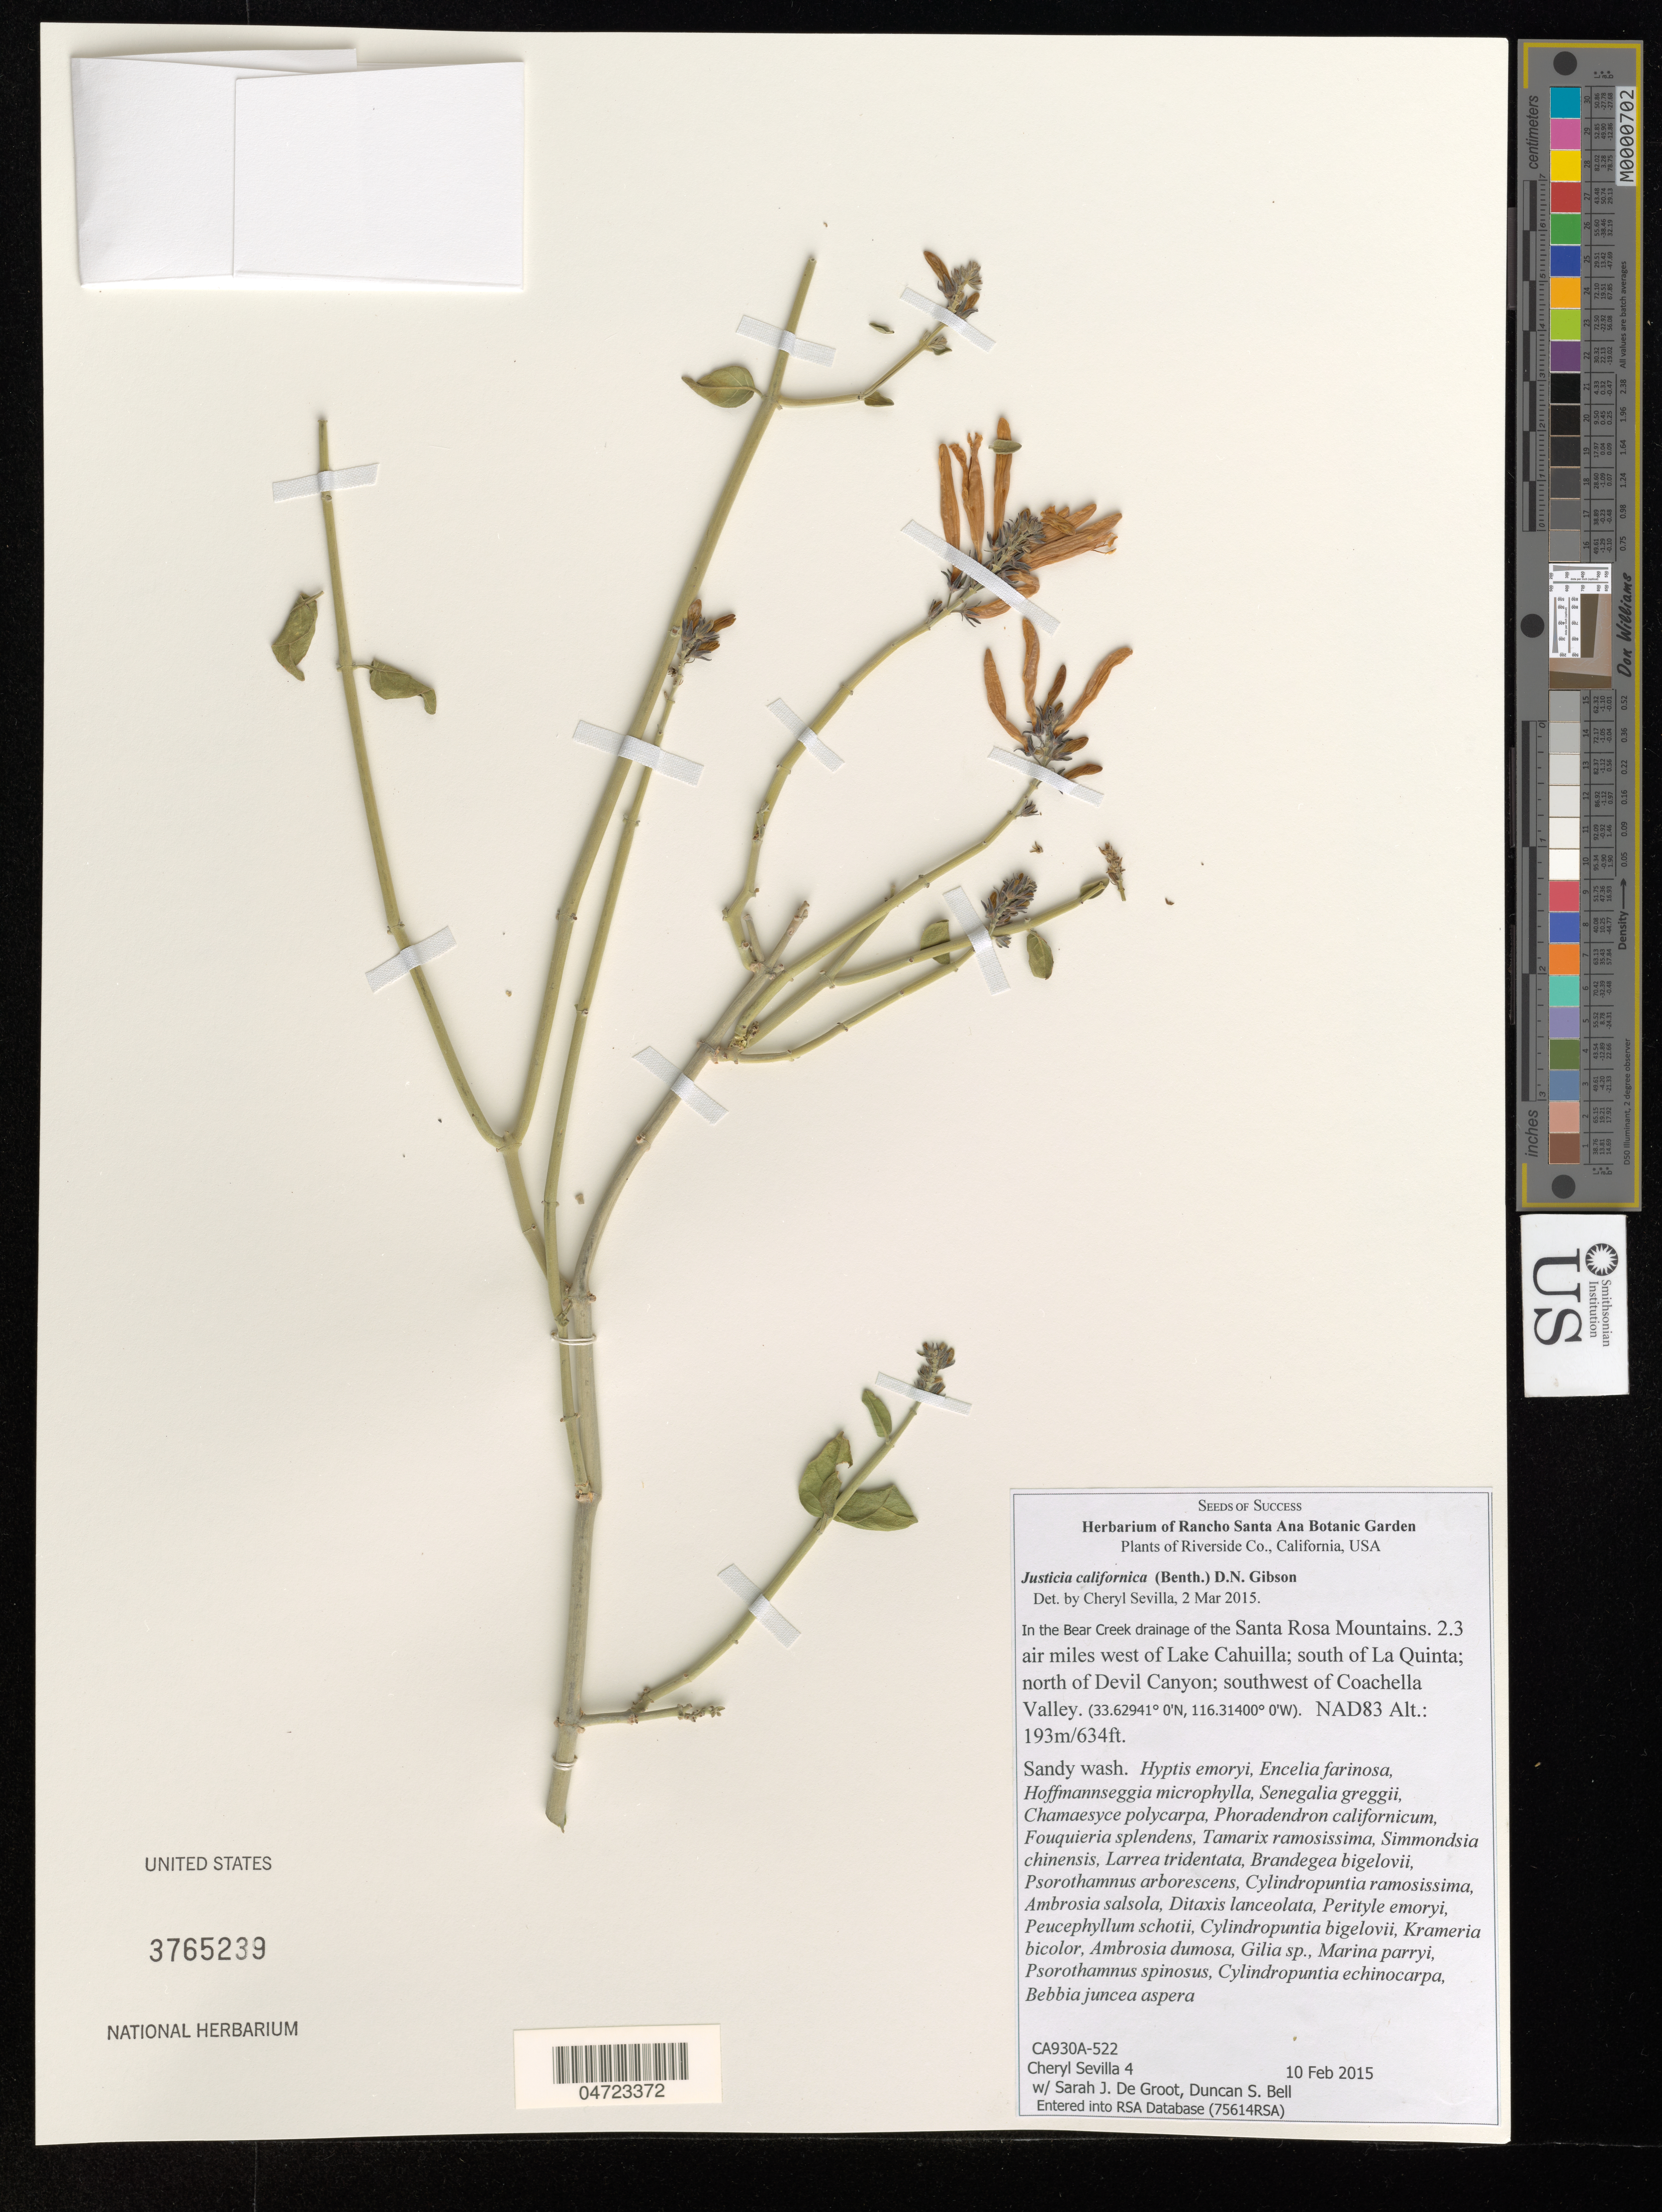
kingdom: Plantae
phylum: Tracheophyta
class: Magnoliopsida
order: Lamiales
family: Acanthaceae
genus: Justicia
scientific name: Justicia californica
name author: (Benth.) D.N. Gibson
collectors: C. Sevilla, S. De Groot & D. S. Bell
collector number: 4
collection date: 2015-02-10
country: United States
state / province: California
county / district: Riverside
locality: Riverside Co. In the Bear Creek drainage of the Santa Rosa Mountains. 2.3 air miles west of Lake Cahuilla; south of La Quinta; north of Devil Canyon; southwest of Coachella Valley.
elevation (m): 193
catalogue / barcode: US 3765239